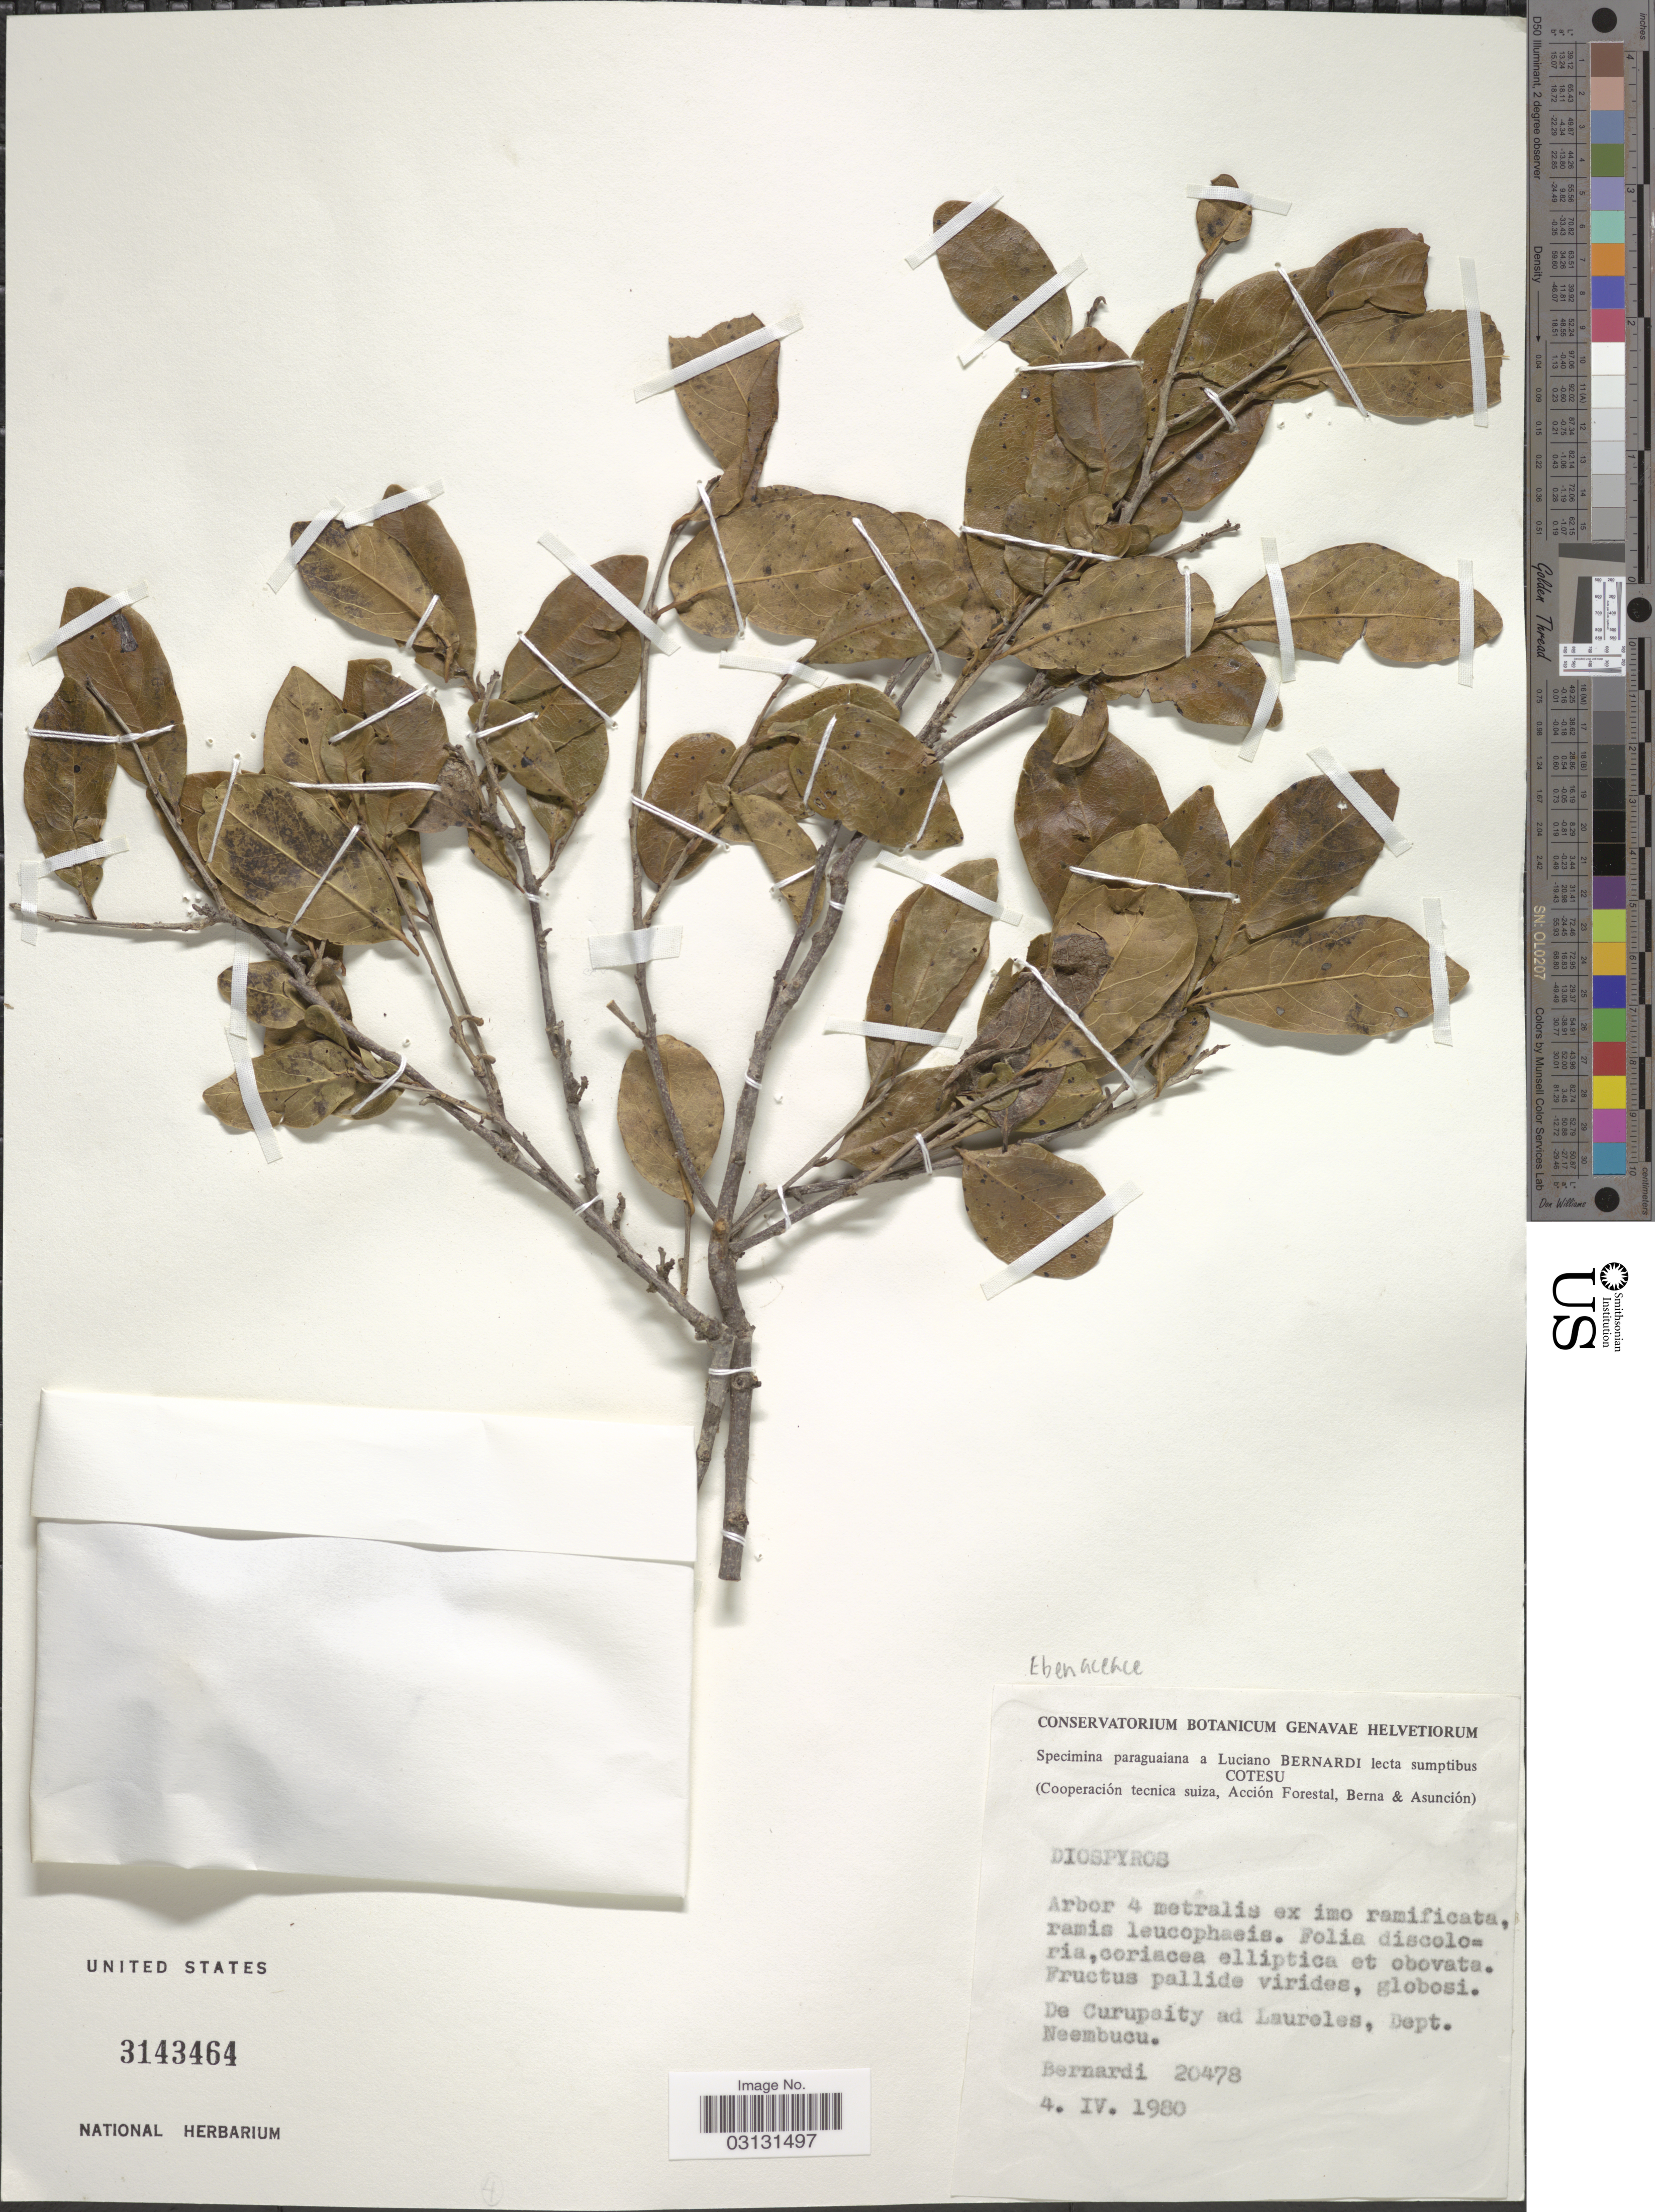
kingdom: Plantae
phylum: Tracheophyta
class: Magnoliopsida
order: Ericales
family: Ebenaceae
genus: Diospyros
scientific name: Diospyros sp.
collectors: Bernardi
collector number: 20478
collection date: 1980-04-04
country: Paraguay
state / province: Neembucu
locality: De Curupsity ad Laureles, Dept. Neembucu.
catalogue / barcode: US 3143464